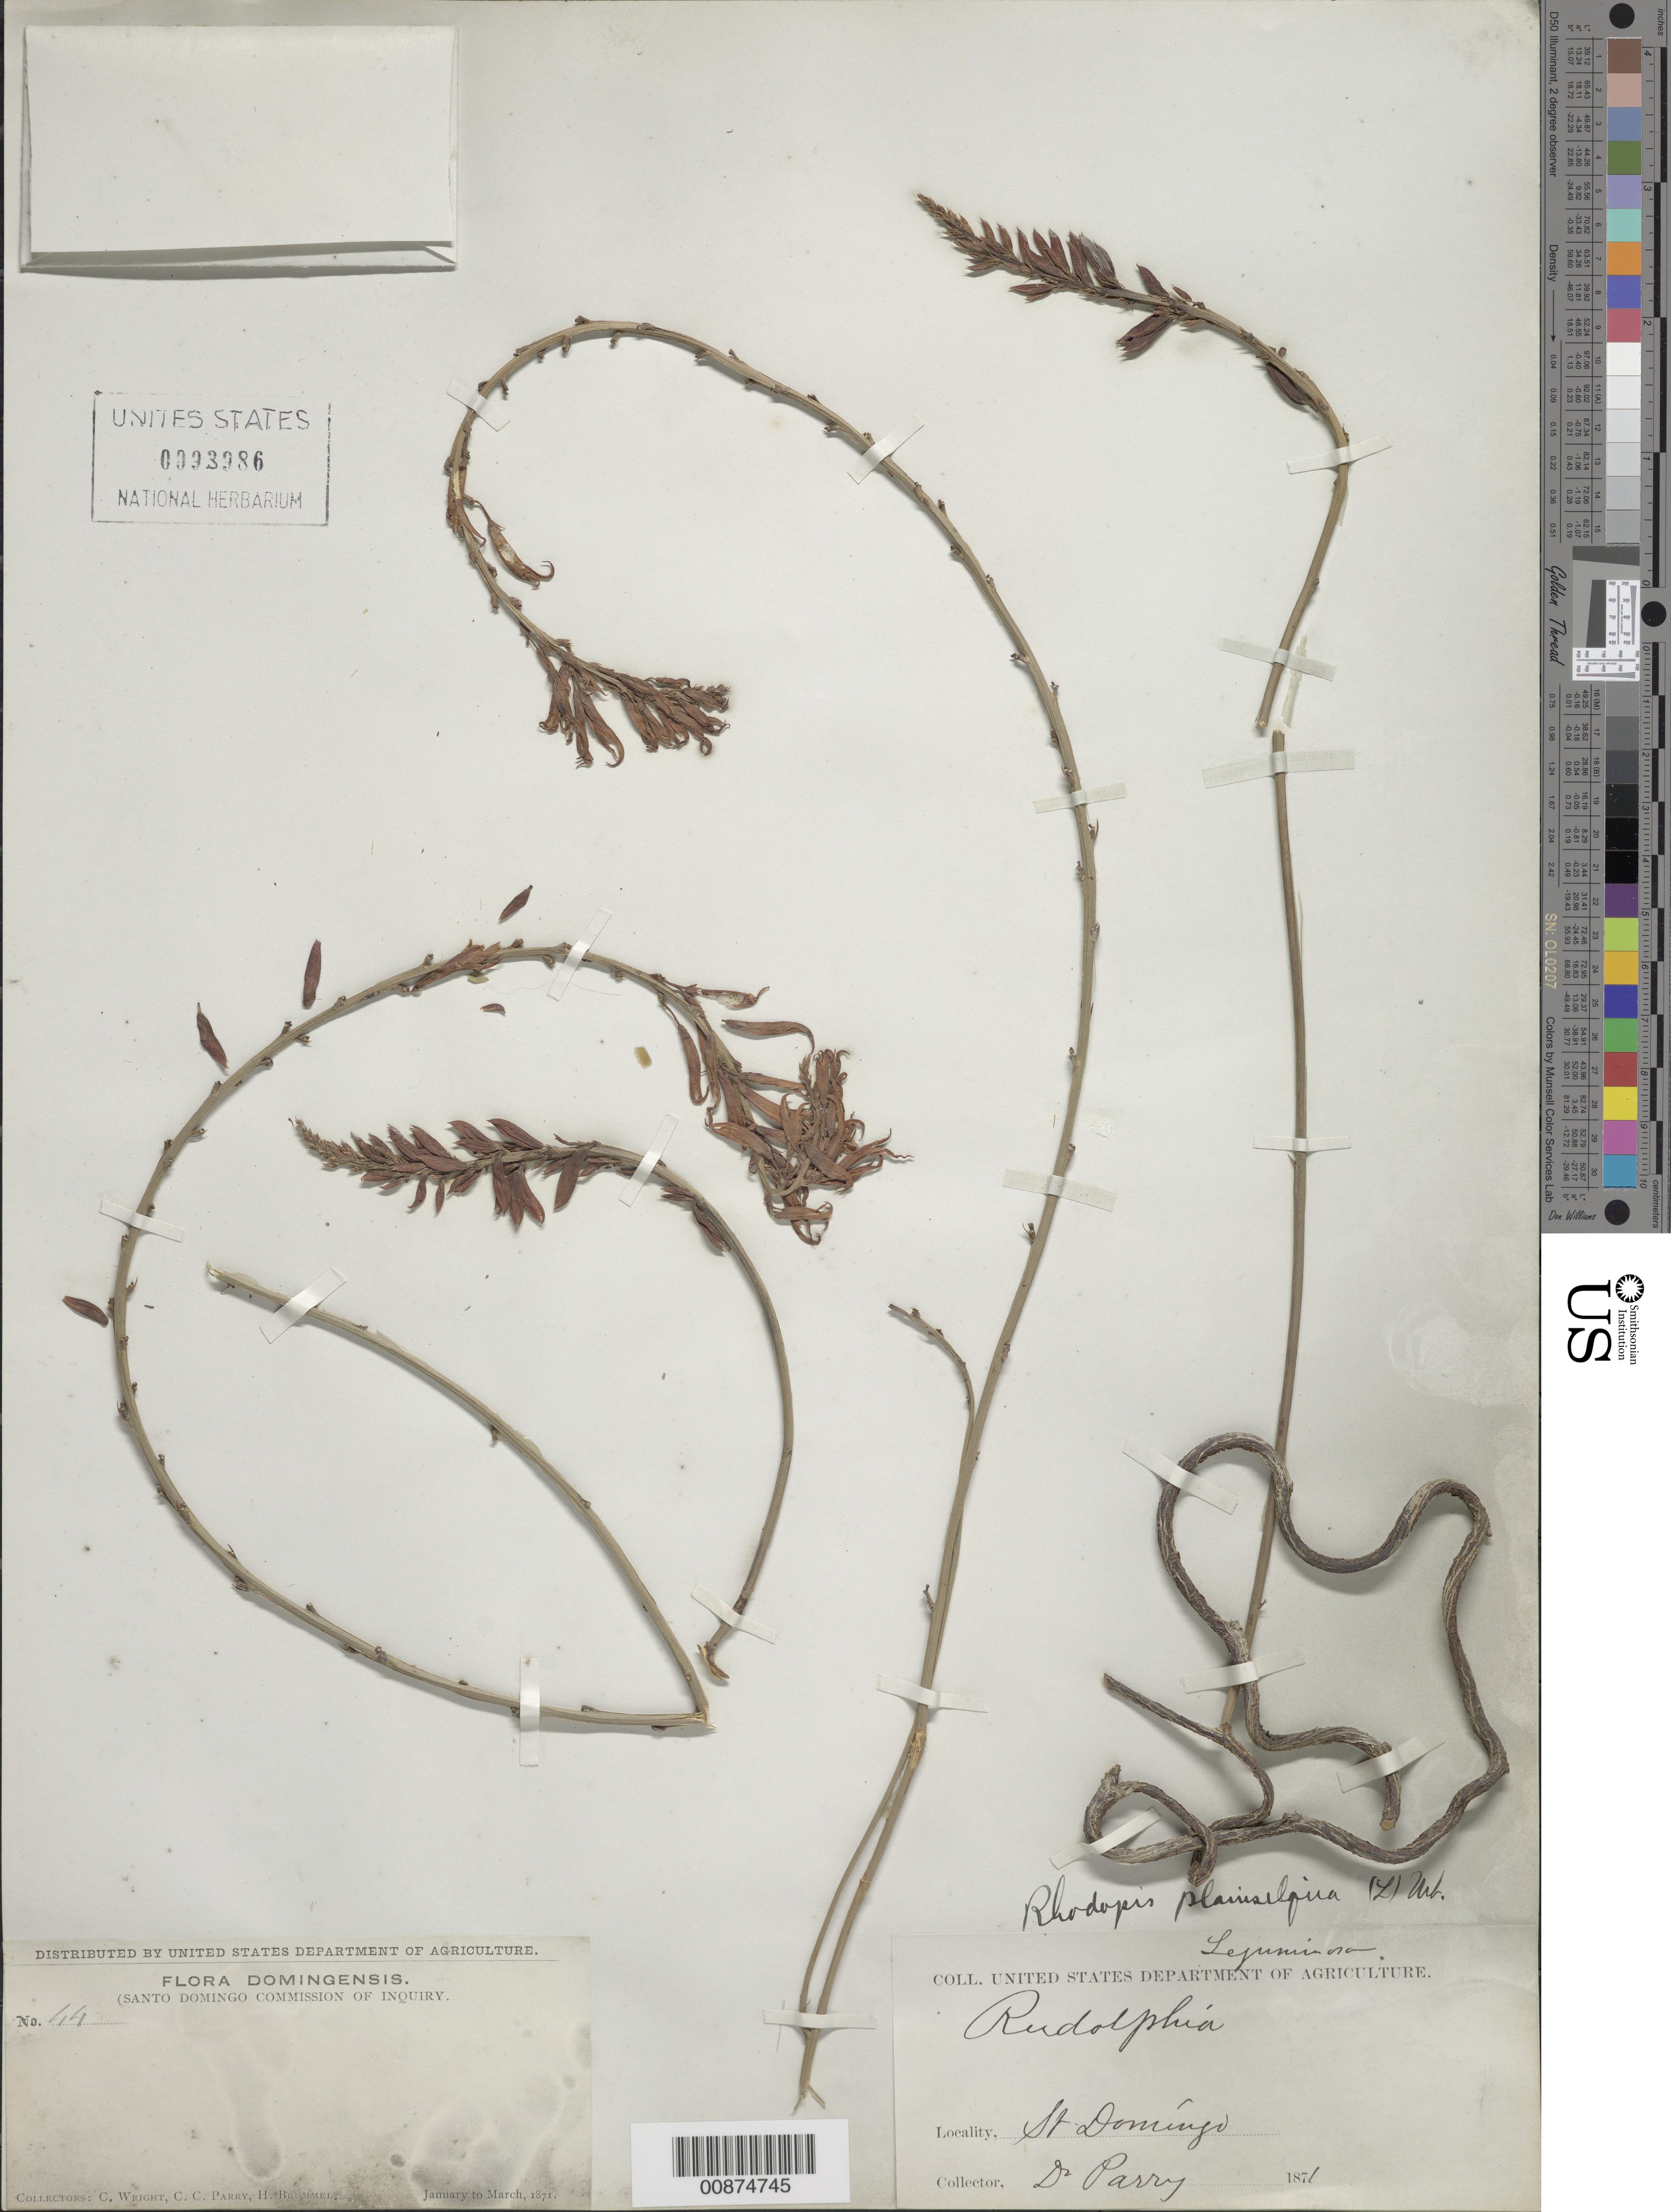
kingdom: Plantae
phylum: Tracheophyta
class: Magnoliopsida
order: Fabales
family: Fabaceae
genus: Rhodopis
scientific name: Rhodopis planisiliqua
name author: (L.) Urb.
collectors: C. C. Parry, C. Wright & H. Brummel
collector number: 44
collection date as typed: Jan 1871 to -- Mar 1871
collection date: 1871-01/1871-03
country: Dominican Republic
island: Hispaniola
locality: St. Domingo.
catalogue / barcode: US 93986